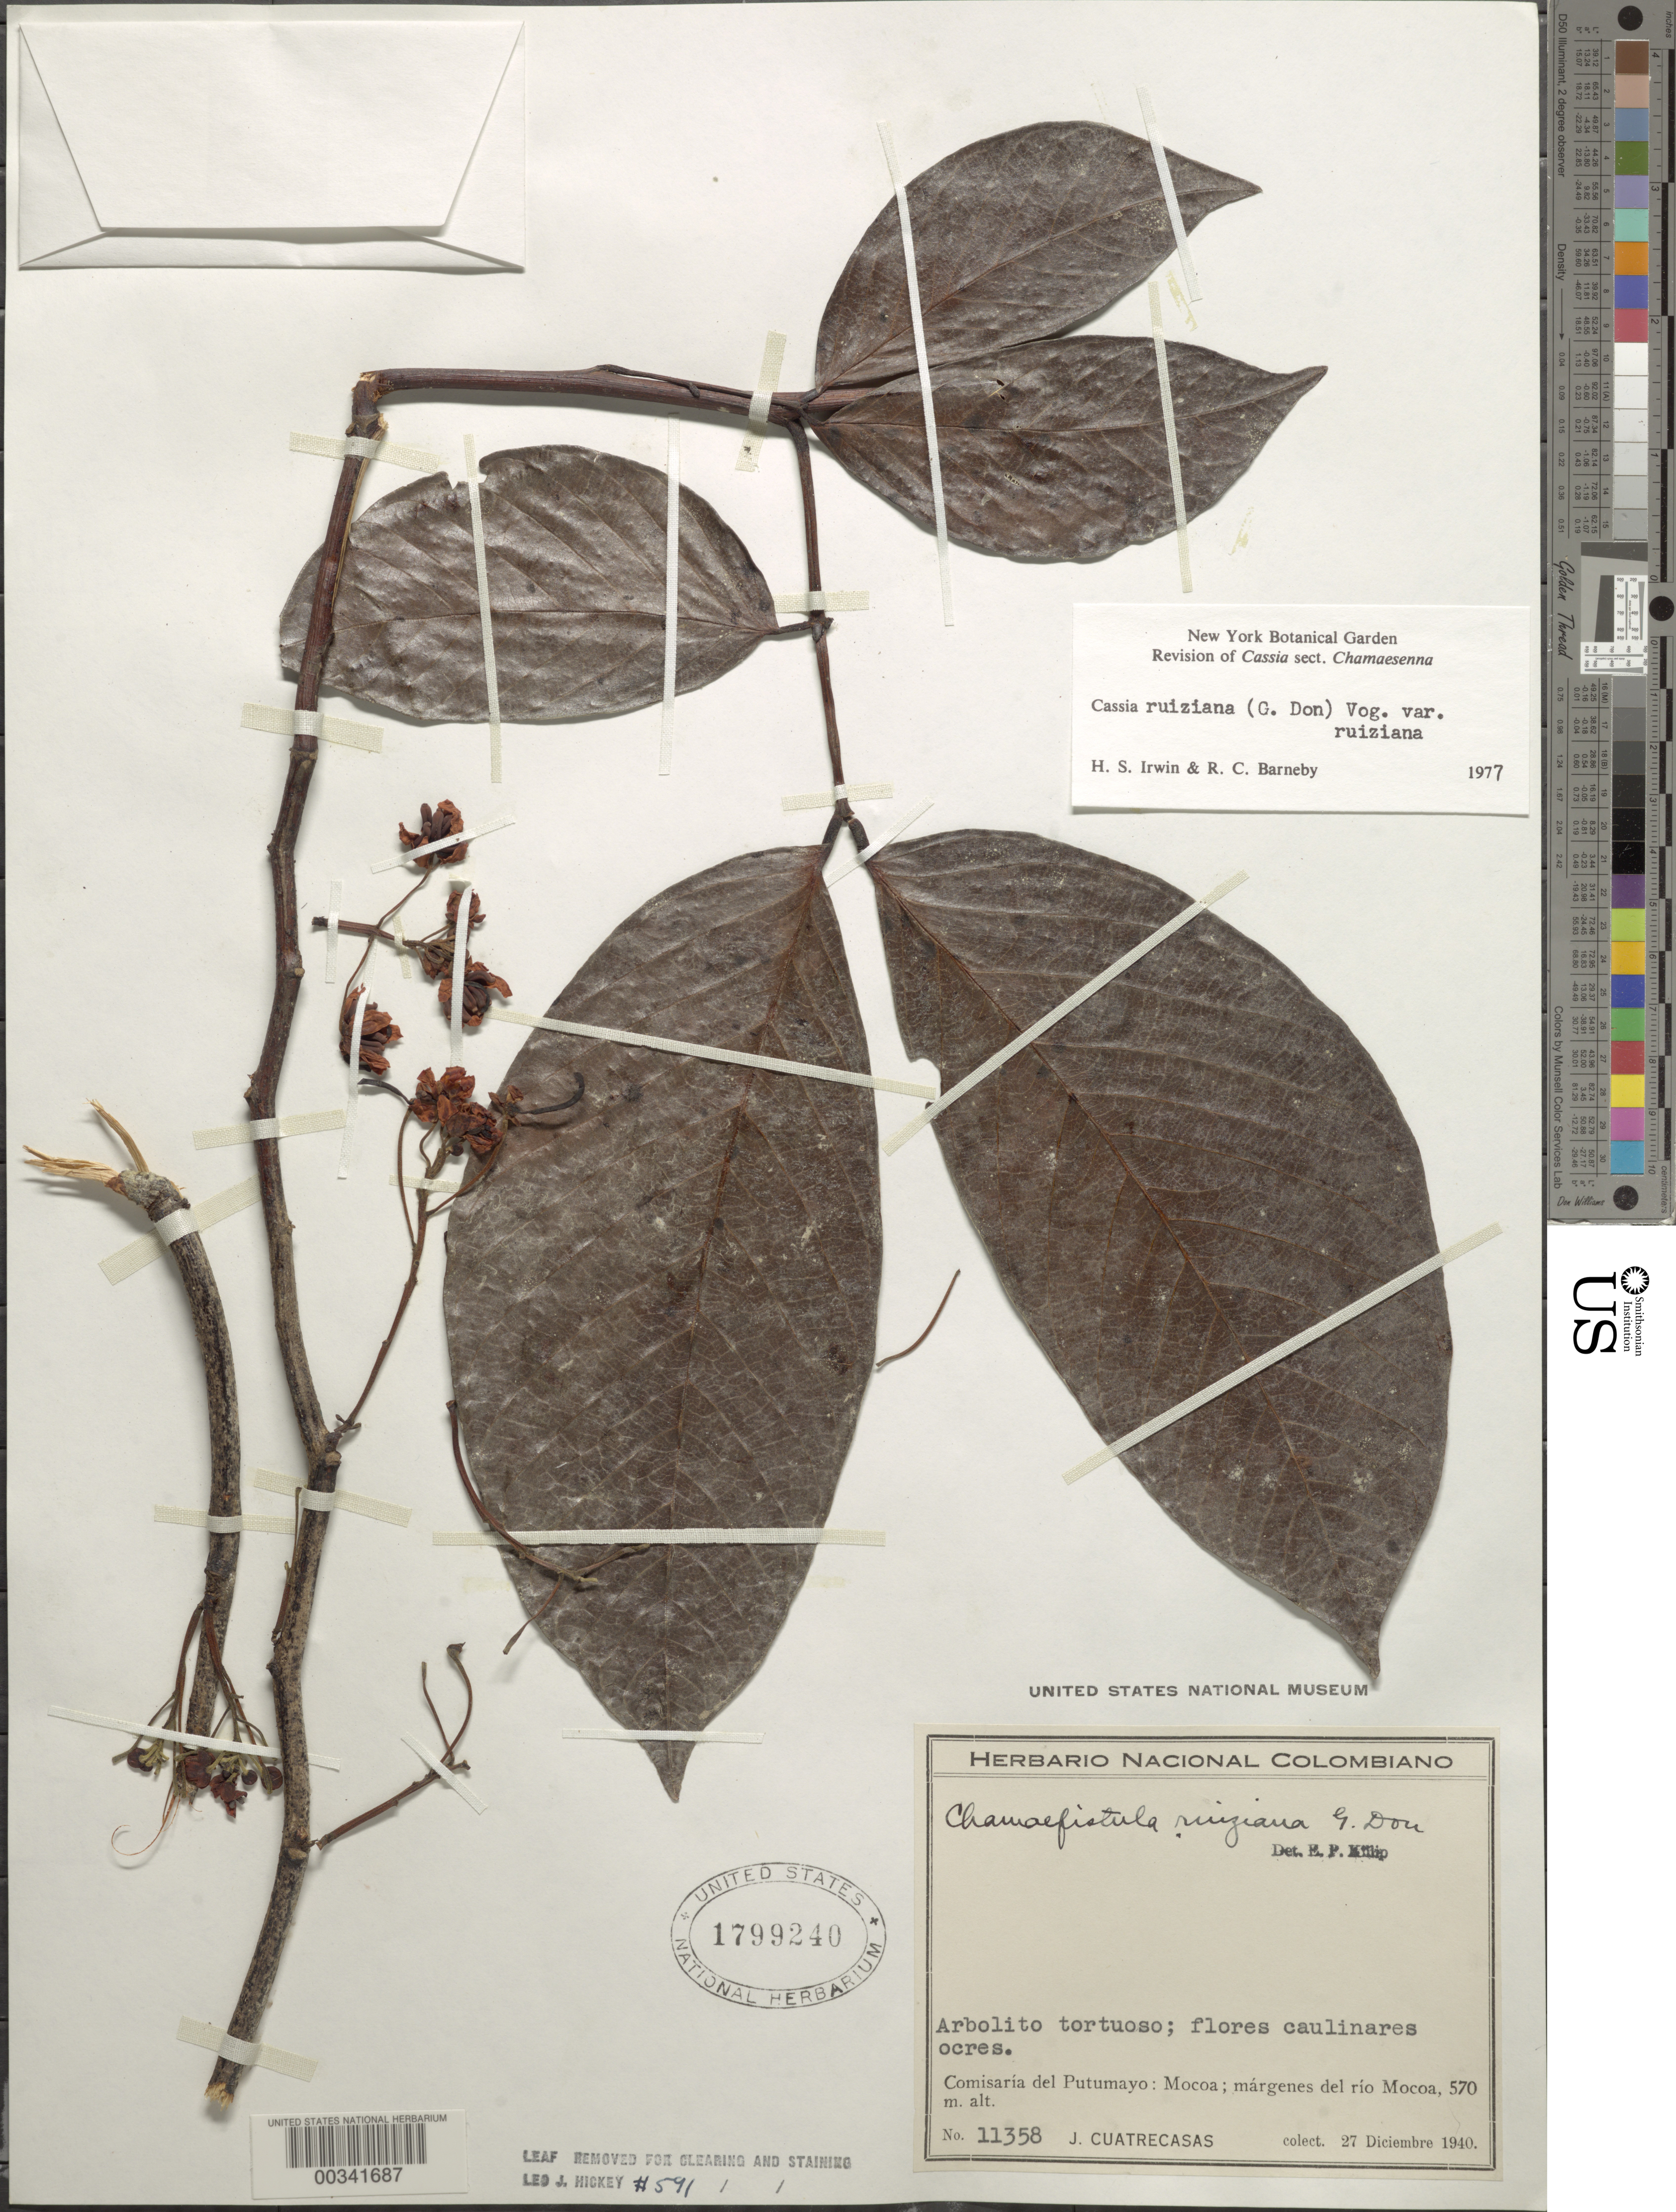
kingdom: Plantae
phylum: Tracheophyta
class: Magnoliopsida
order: Fabales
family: Fabaceae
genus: Senna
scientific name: Senna ruiziana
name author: (G. Don) H.S. Irwin & Barneby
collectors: J. Cuatrecasas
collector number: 11358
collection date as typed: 27 Dec 1940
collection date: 1940-12-27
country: Colombia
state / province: Putumayo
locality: Mocoa, Margenes del Rio Mocoa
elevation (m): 570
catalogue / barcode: US 1799240